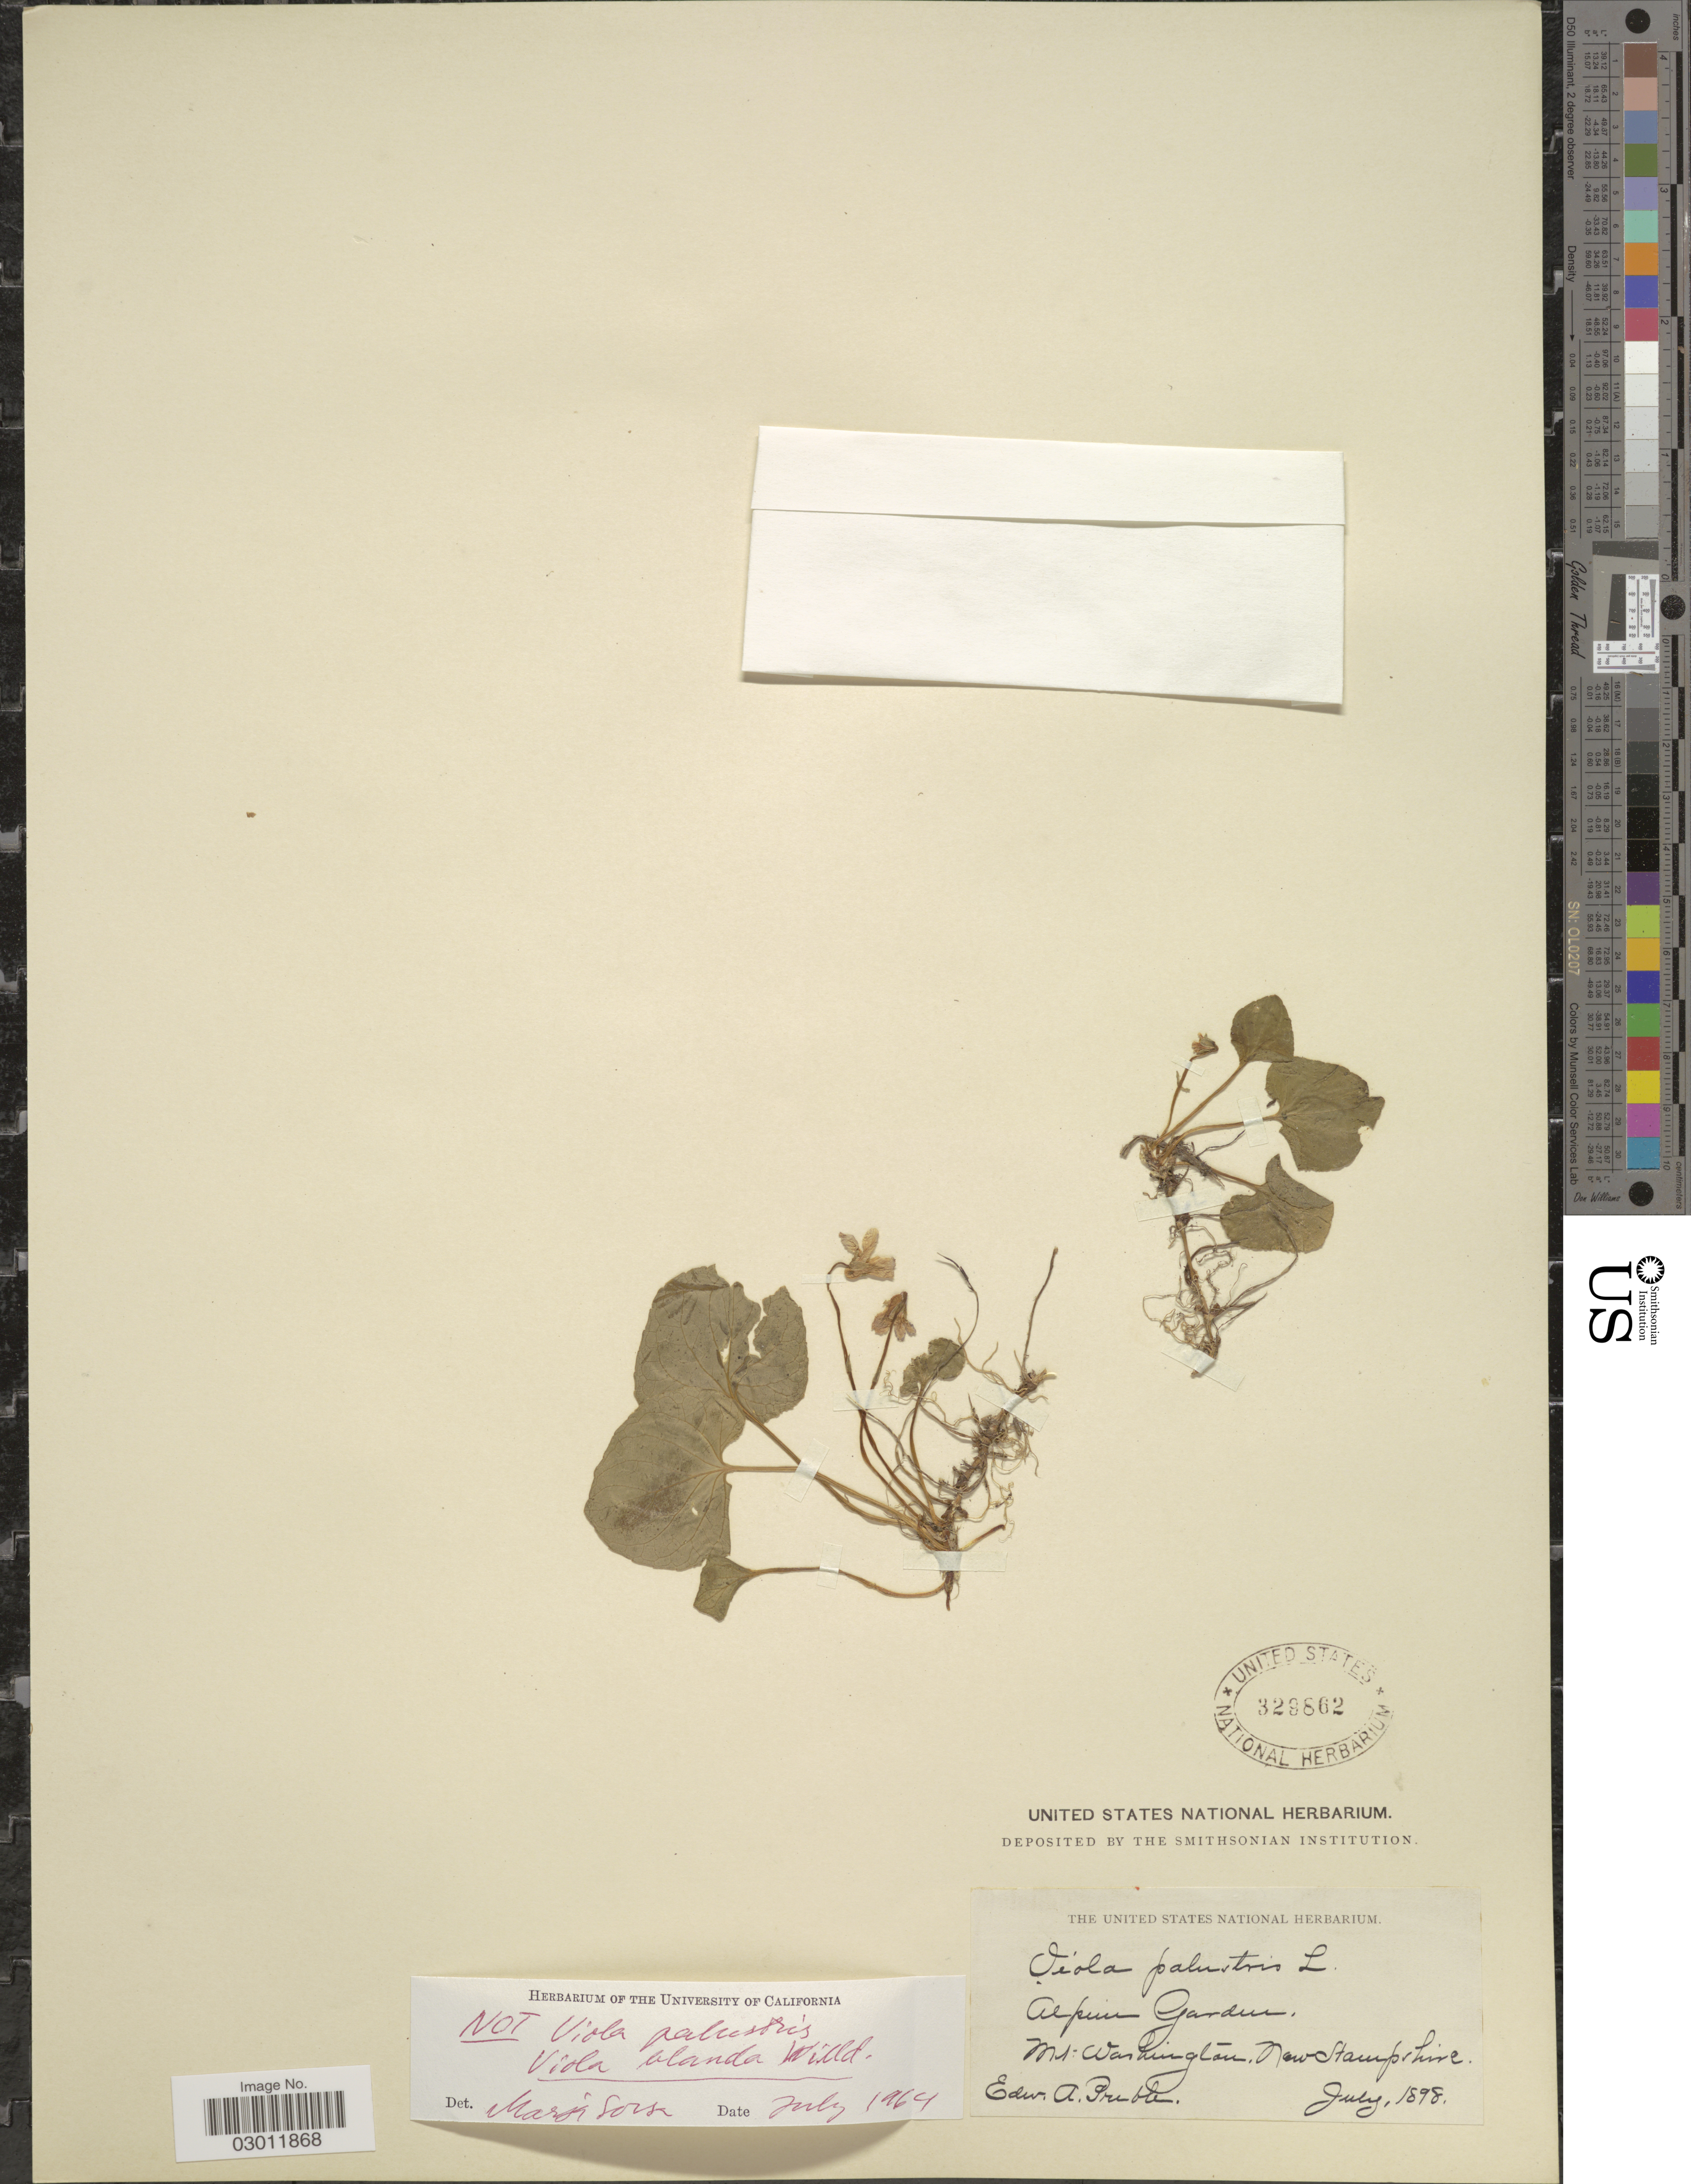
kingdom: Plantae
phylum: Tracheophyta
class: Magnoliopsida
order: Malpighiales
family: Violaceae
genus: Viola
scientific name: Viola blanda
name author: Willd.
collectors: E. Preble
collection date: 1898-07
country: United States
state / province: New Hampshire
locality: Alpine Garden. Mt. Washington.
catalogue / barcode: US 329862